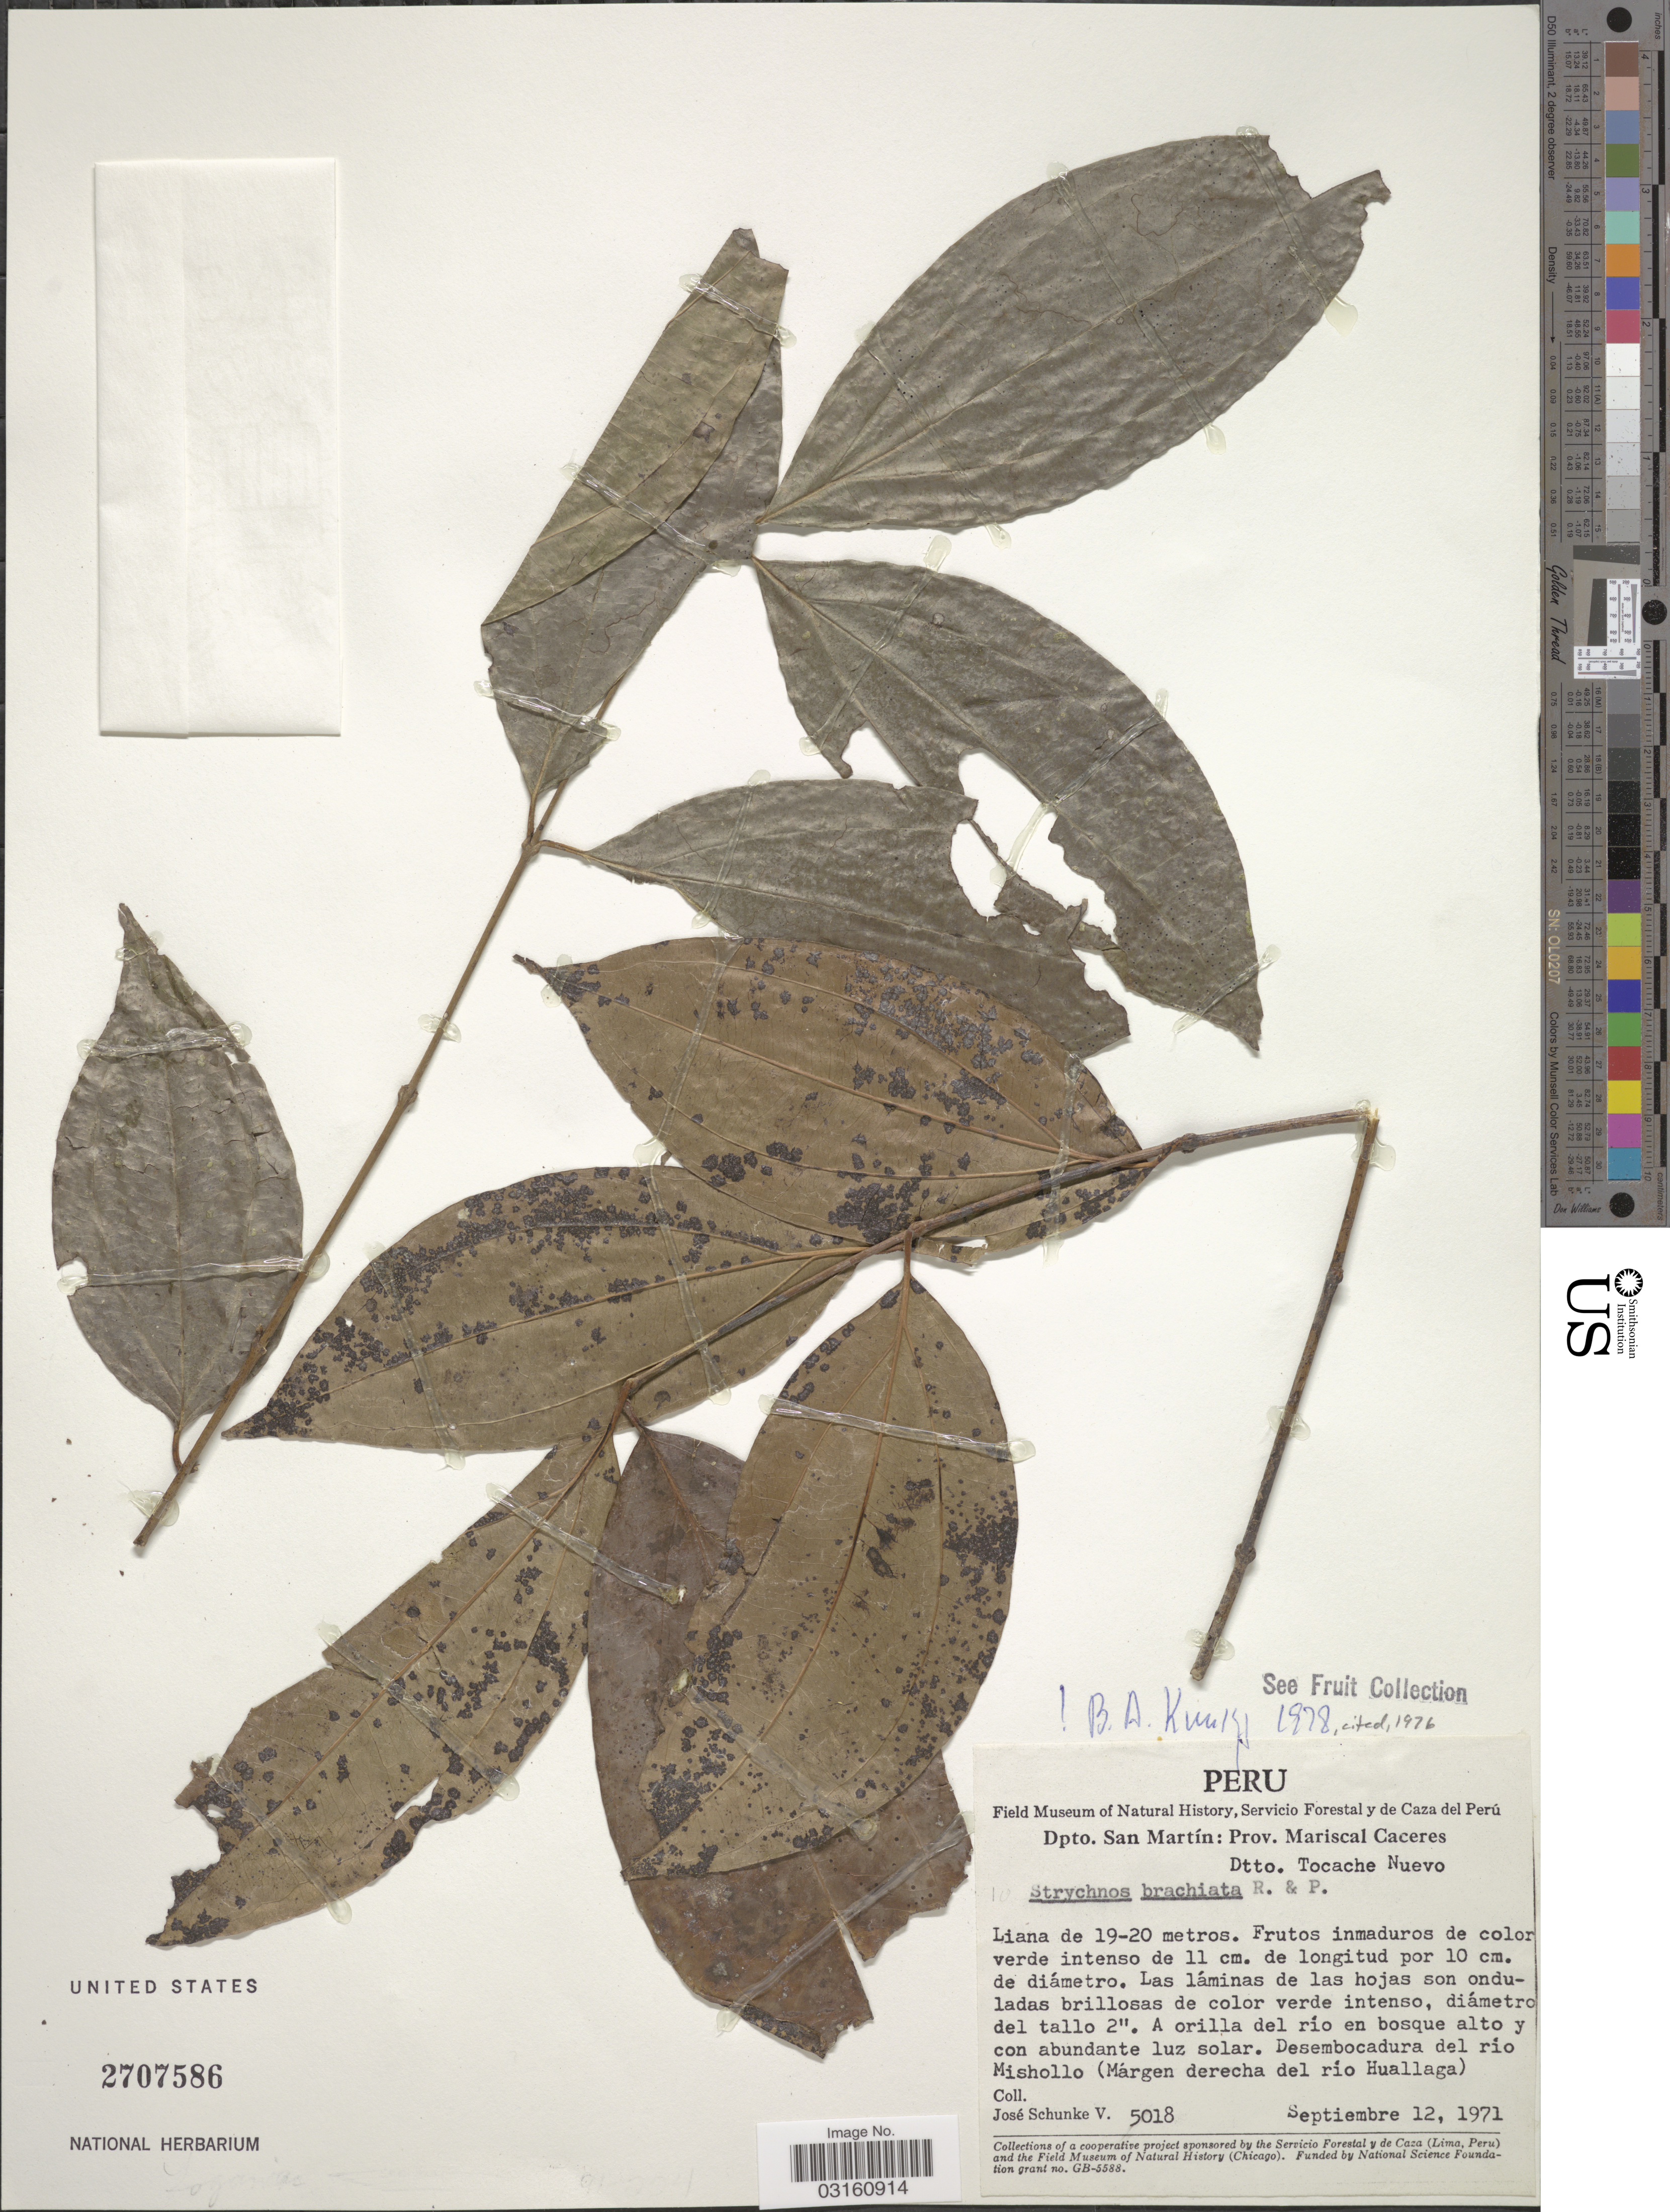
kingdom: Plantae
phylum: Tracheophyta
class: Magnoliopsida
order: Gentianales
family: Loganiaceae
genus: Strychnos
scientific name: Strychnos brachiata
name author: Ruiz & Pav.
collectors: J. Schunke Vigo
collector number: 5018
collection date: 1971-09-12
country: Peru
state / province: San Martín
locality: Dpto. San Martín: Prov. Mariscal Caceres. Dtto. Tocache Nuevo. Desembocadura del río Mishollo (Márgen derecha del río Huallaga).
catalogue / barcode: US 2707586